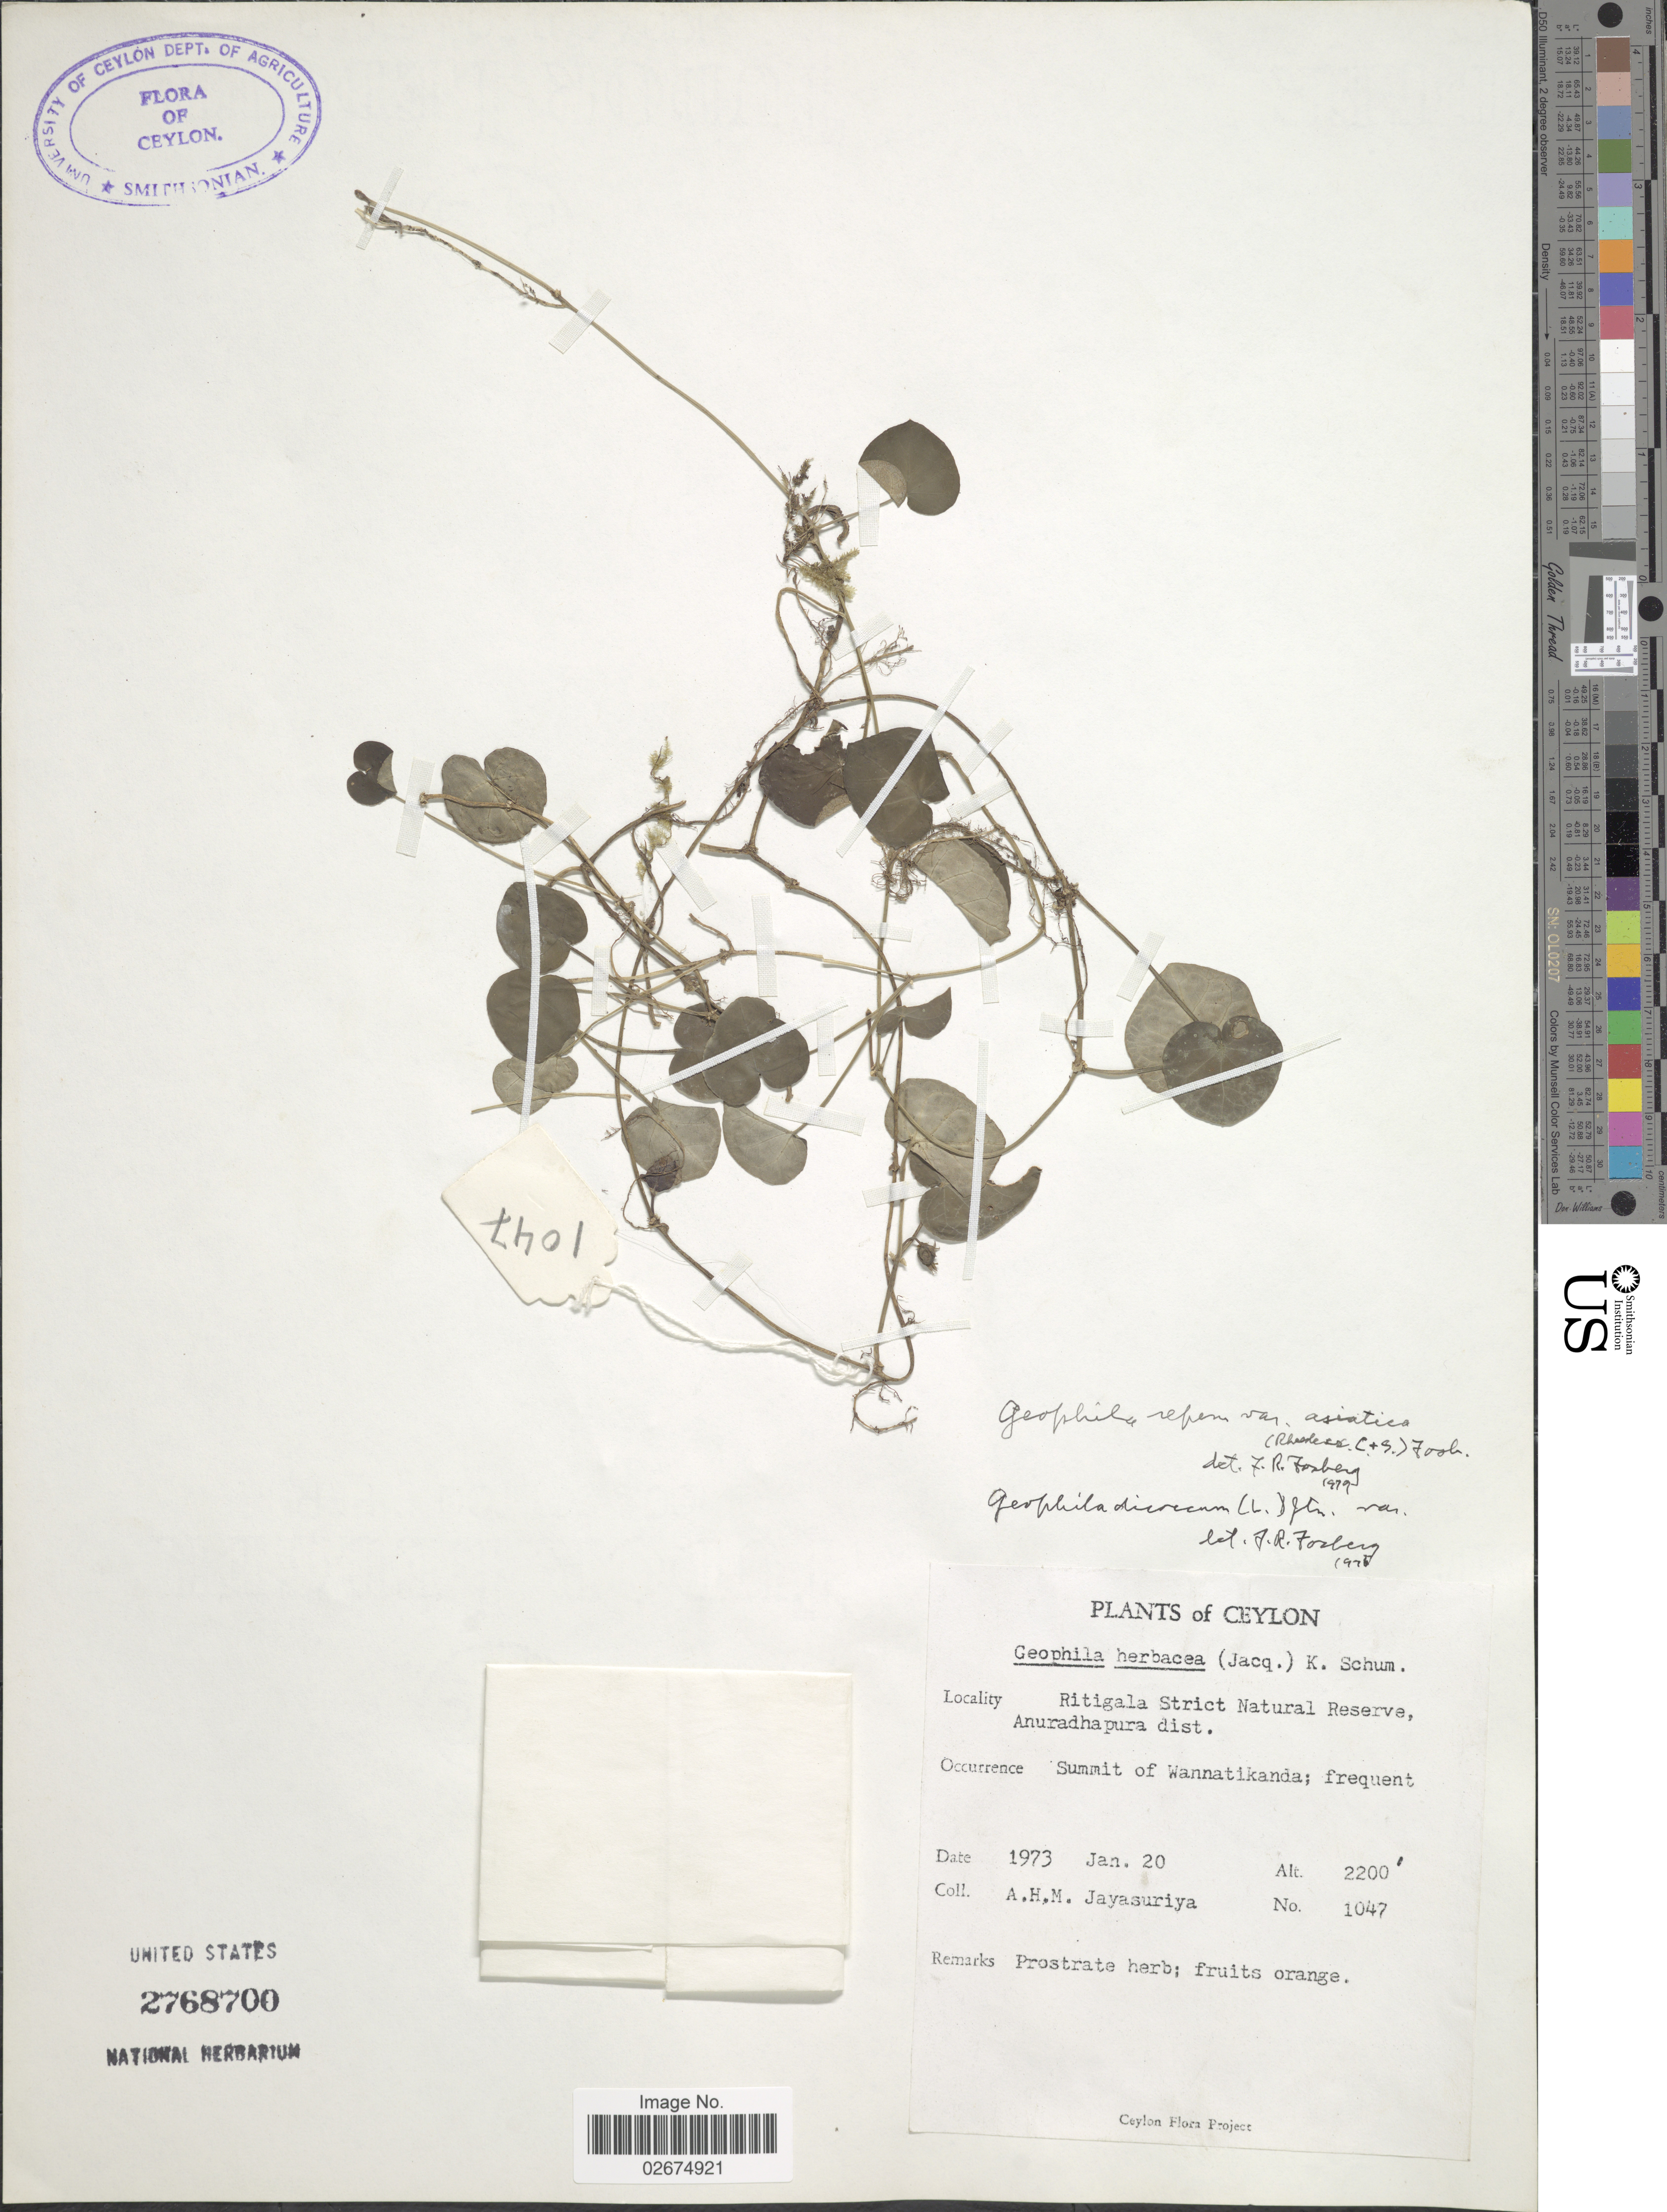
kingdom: Plantae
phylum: Tracheophyta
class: Magnoliopsida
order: Gentianales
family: Rubiaceae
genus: Geophila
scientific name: Geophila repens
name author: (L.) I.M. Johnst.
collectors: A. H. Jayasuriya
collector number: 1047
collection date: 1973-01-20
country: Sri Lanka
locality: Ceylon. Ritigala Strict Natural Reserve, Anuradhapura dist. Summit of Wanntikanda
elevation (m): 671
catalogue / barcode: US 2768700